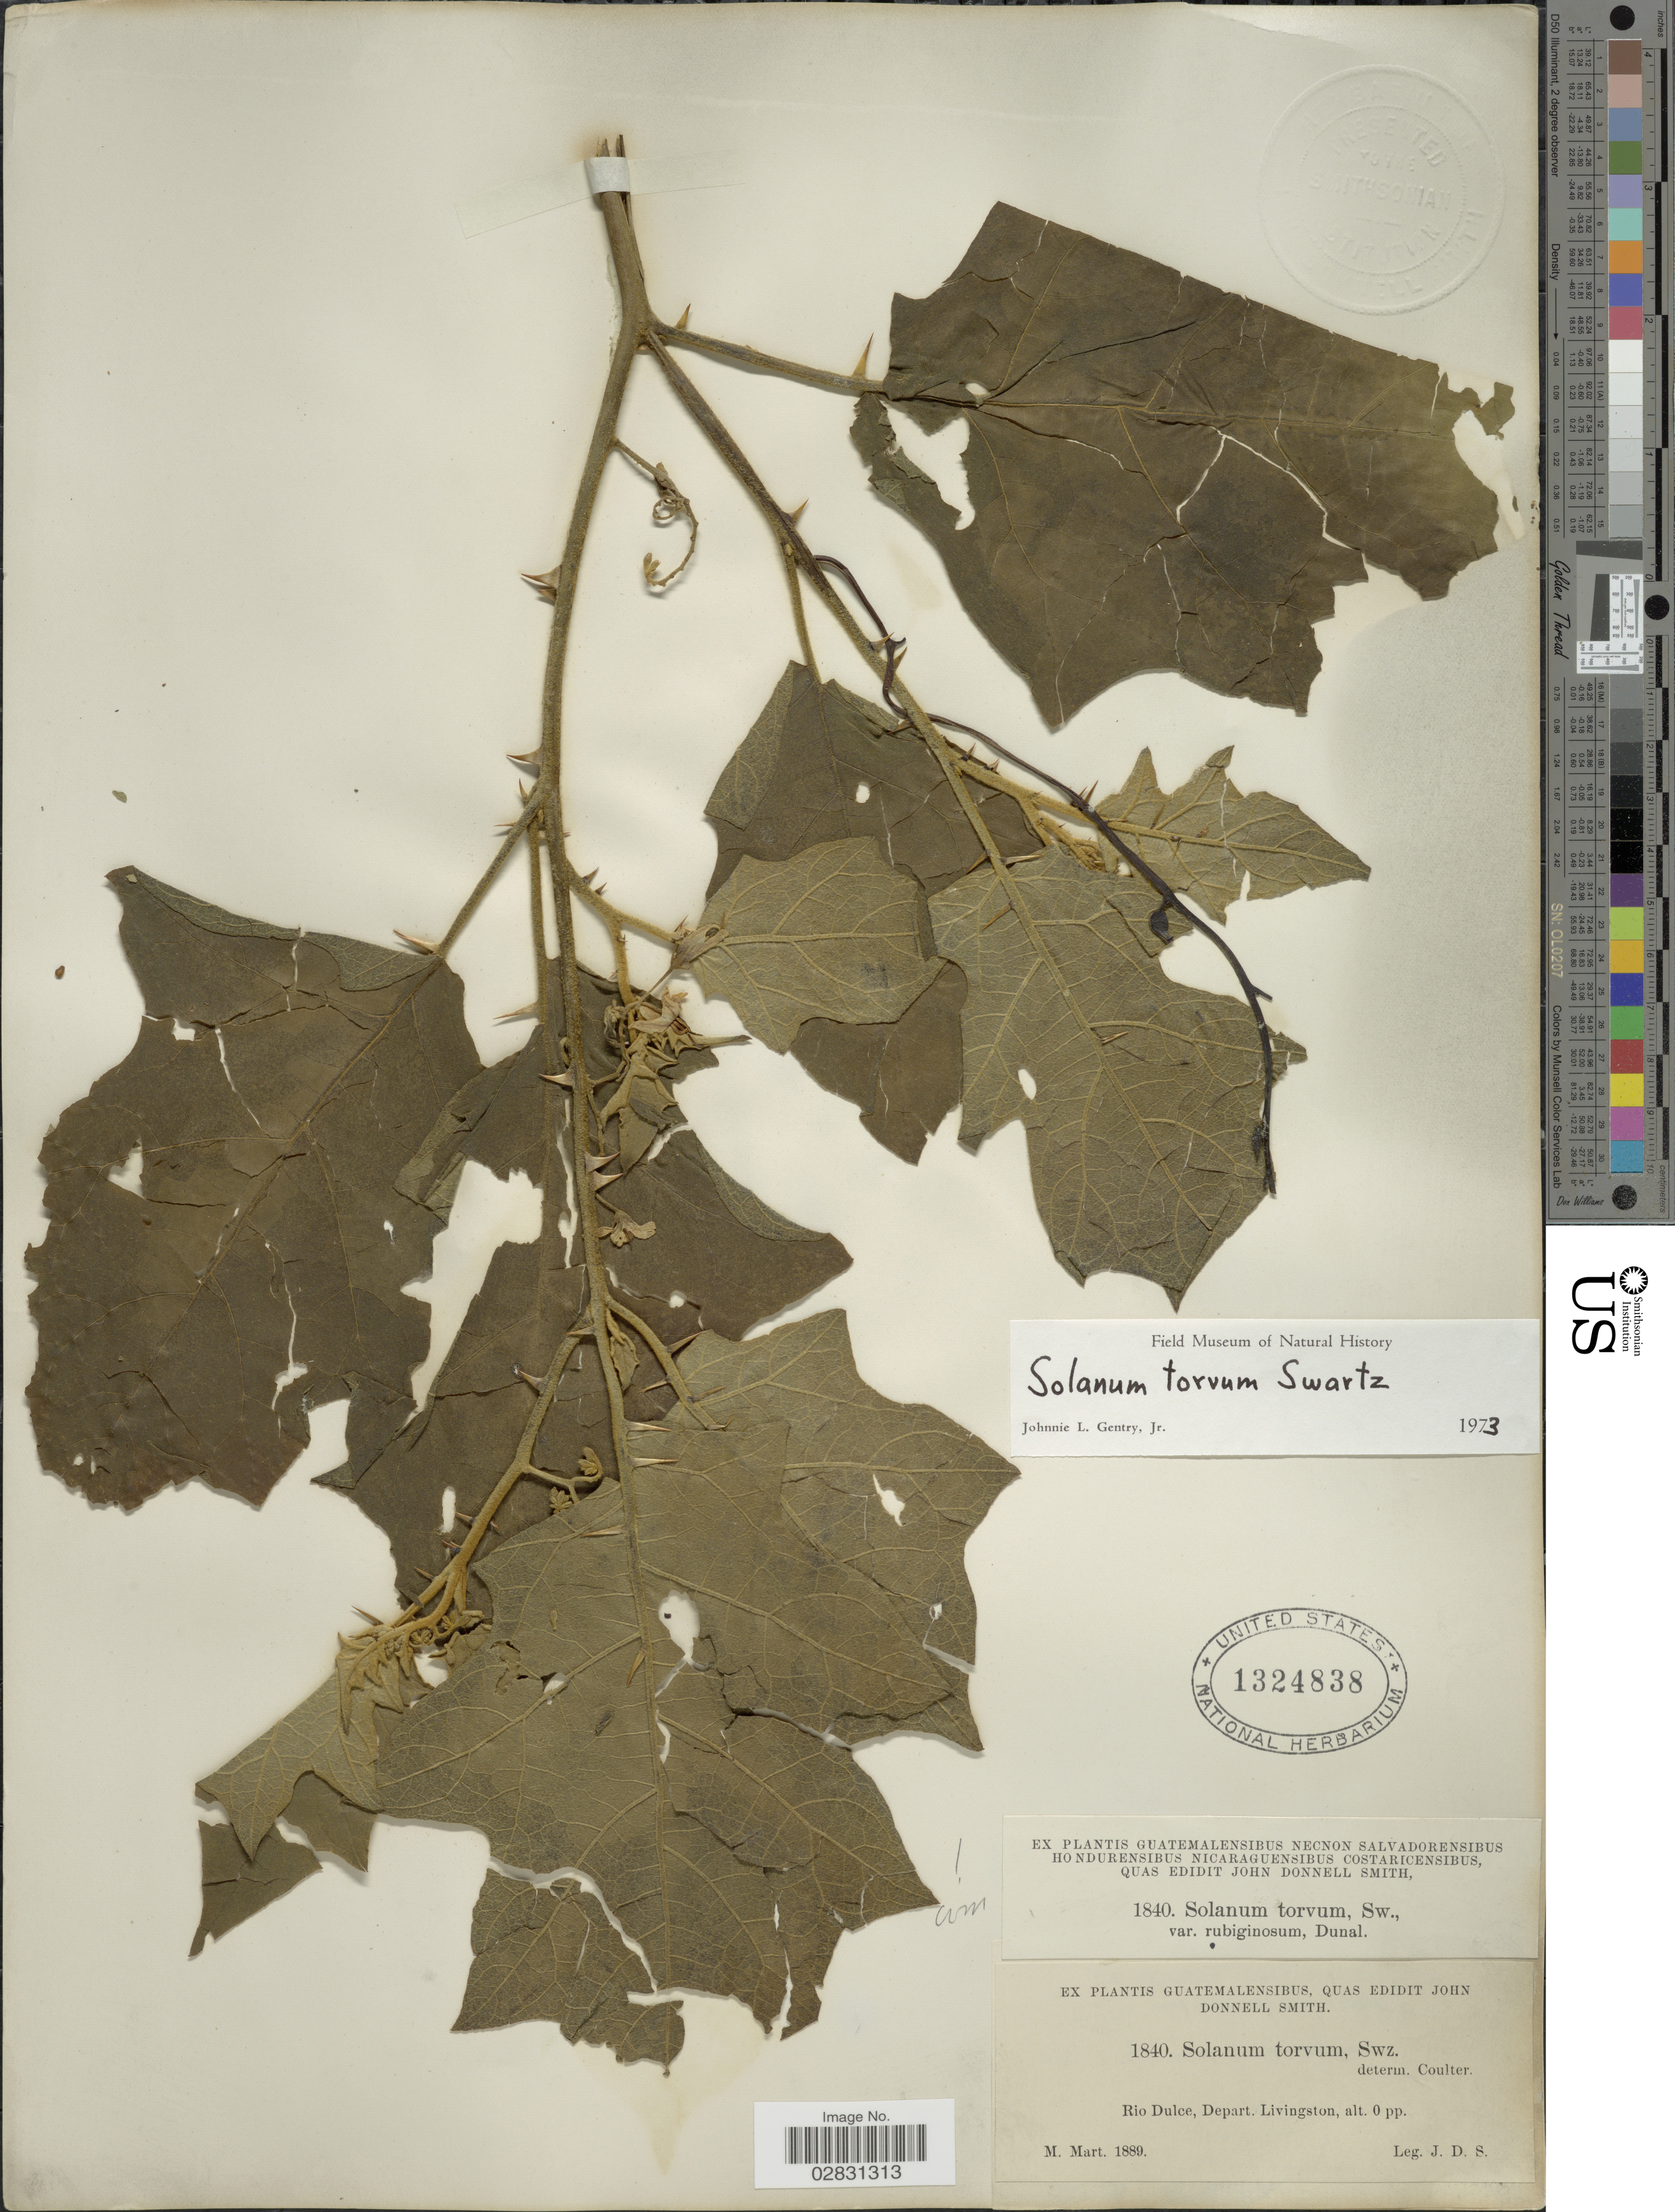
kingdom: Plantae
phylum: Tracheophyta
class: Magnoliopsida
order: Solanales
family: Solanaceae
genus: Solanum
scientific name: Solanum torvum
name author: Sw.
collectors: J. Donnell Smith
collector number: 1840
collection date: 1889-03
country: Guatemala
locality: Rio Dulce, Depart. Livingston.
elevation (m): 0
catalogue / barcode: US 1324838